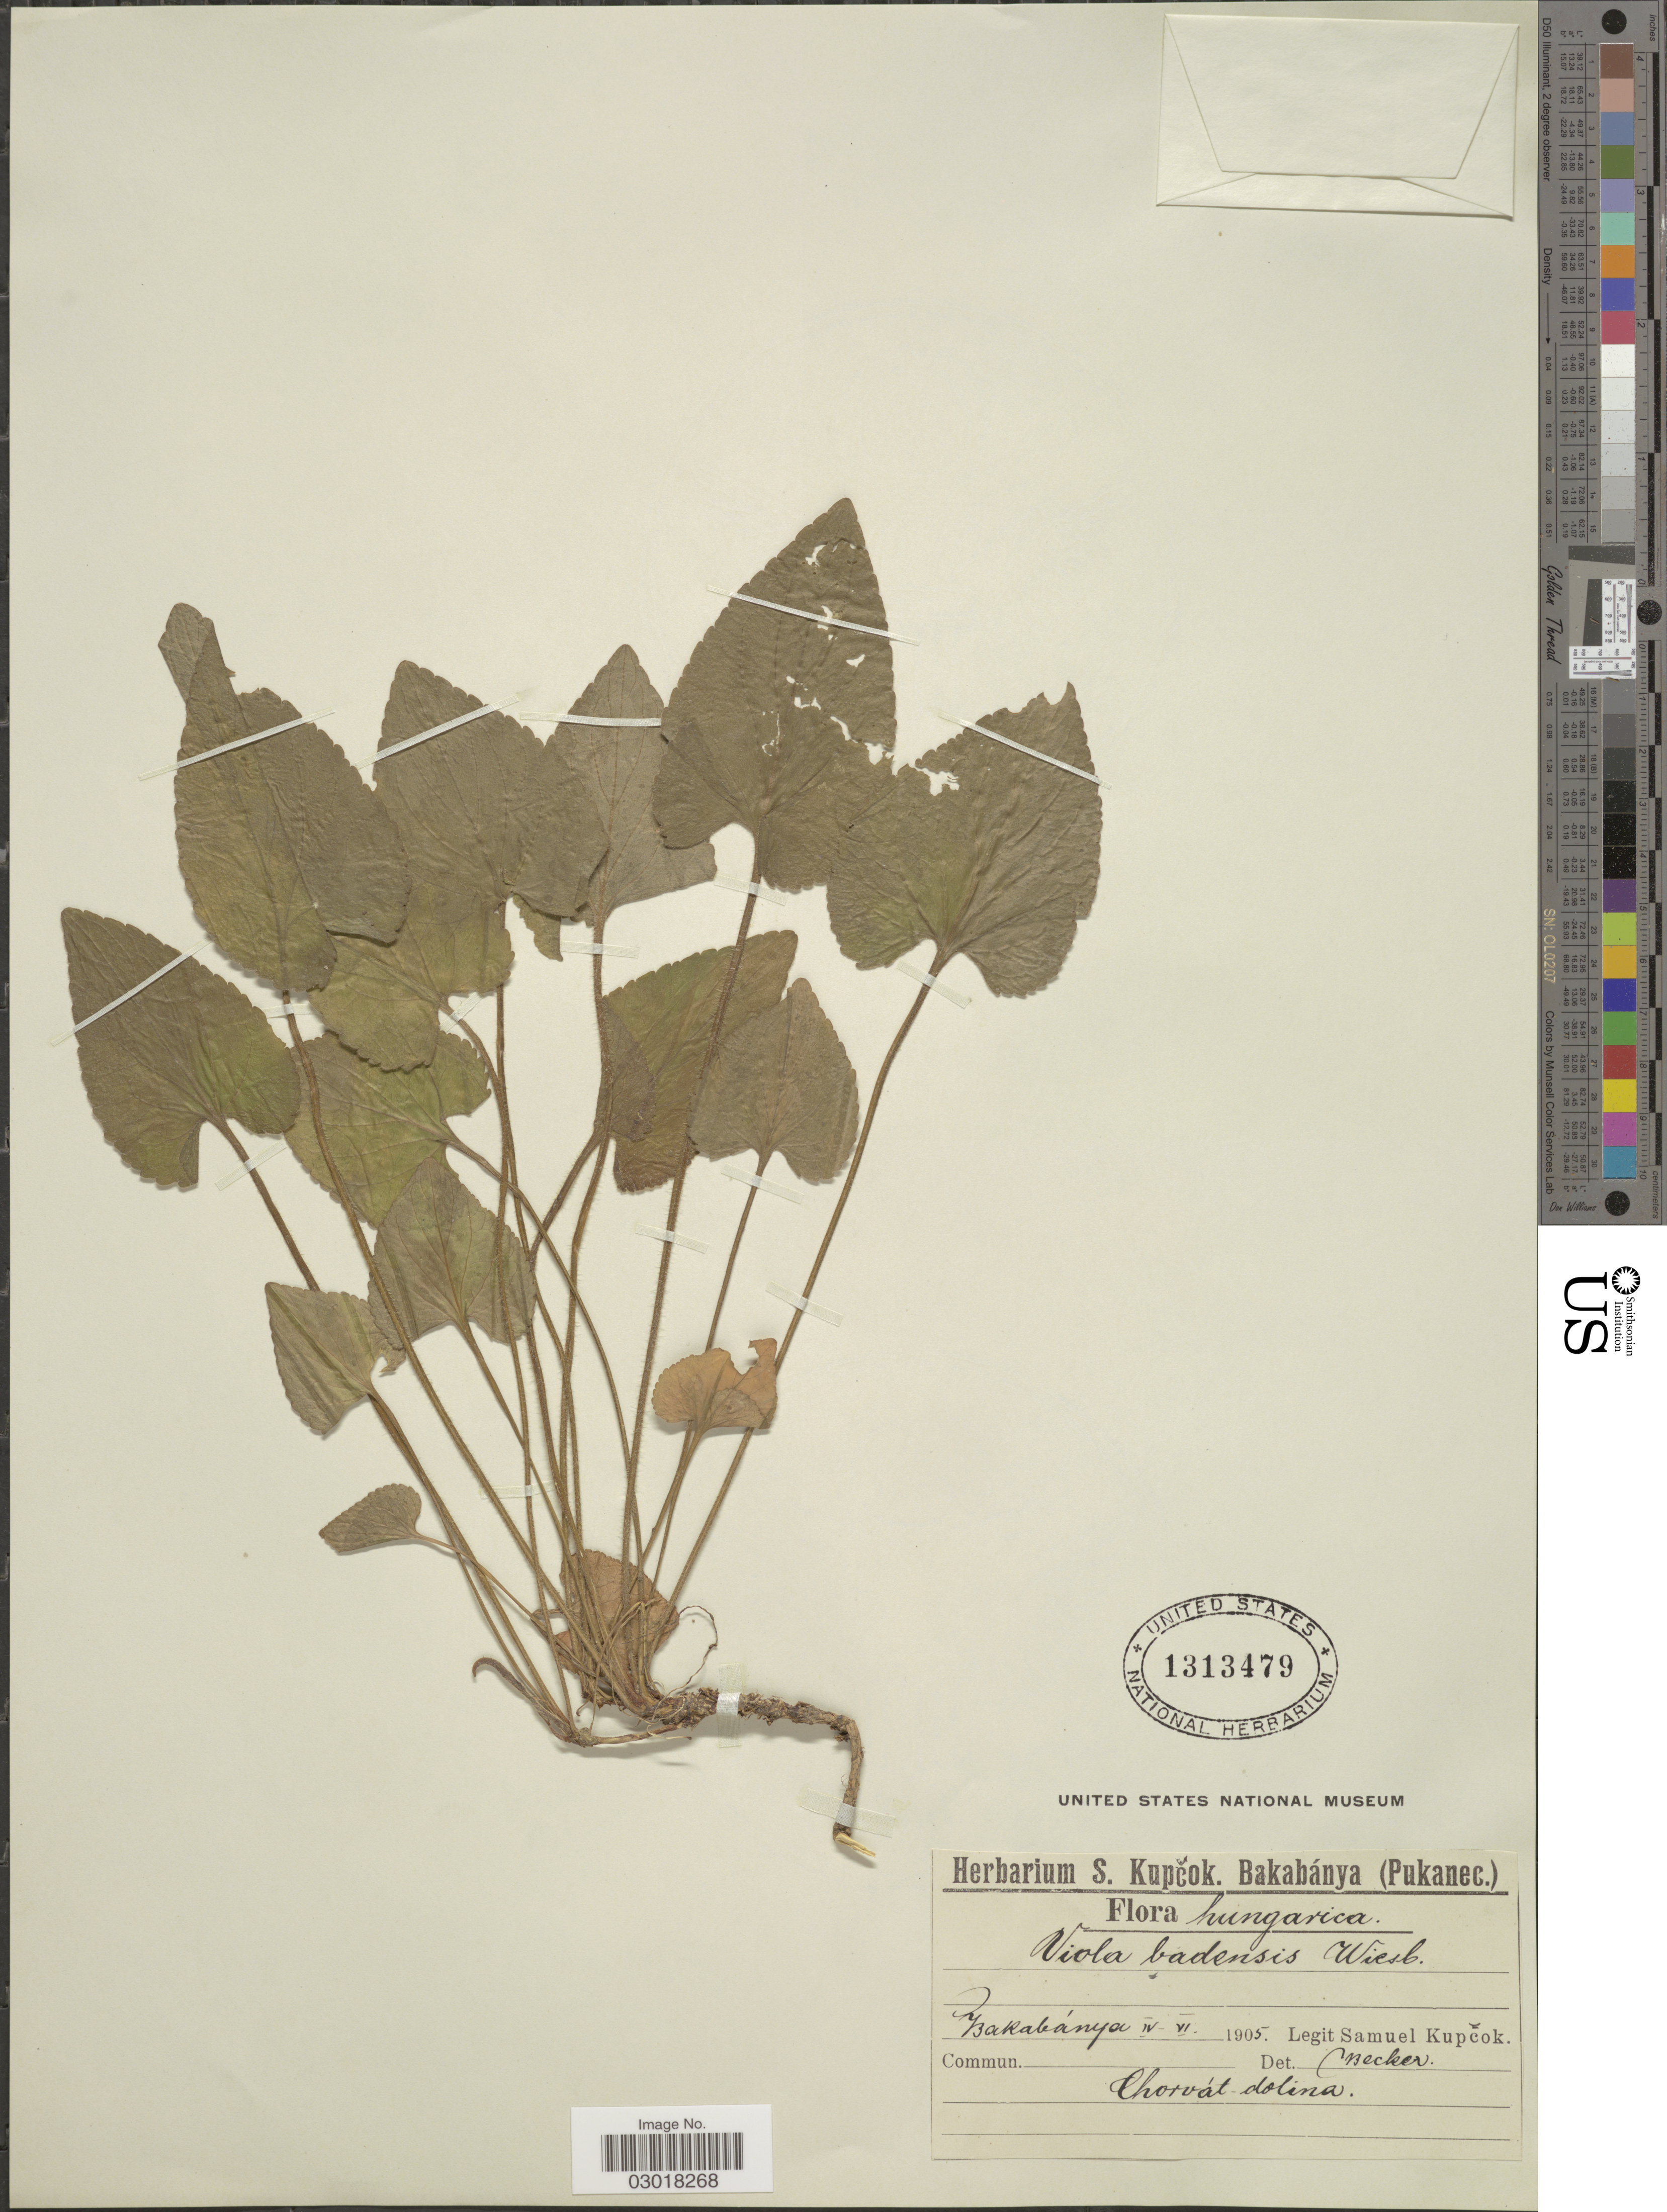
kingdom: Plantae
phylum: Tracheophyta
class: Magnoliopsida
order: Malpighiales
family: Violaceae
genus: Viola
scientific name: Viola x badensis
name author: Wiesb.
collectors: S. Kupcok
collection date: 1905-04/1905-06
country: Hungary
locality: Bakabanya.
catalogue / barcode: US 1313479